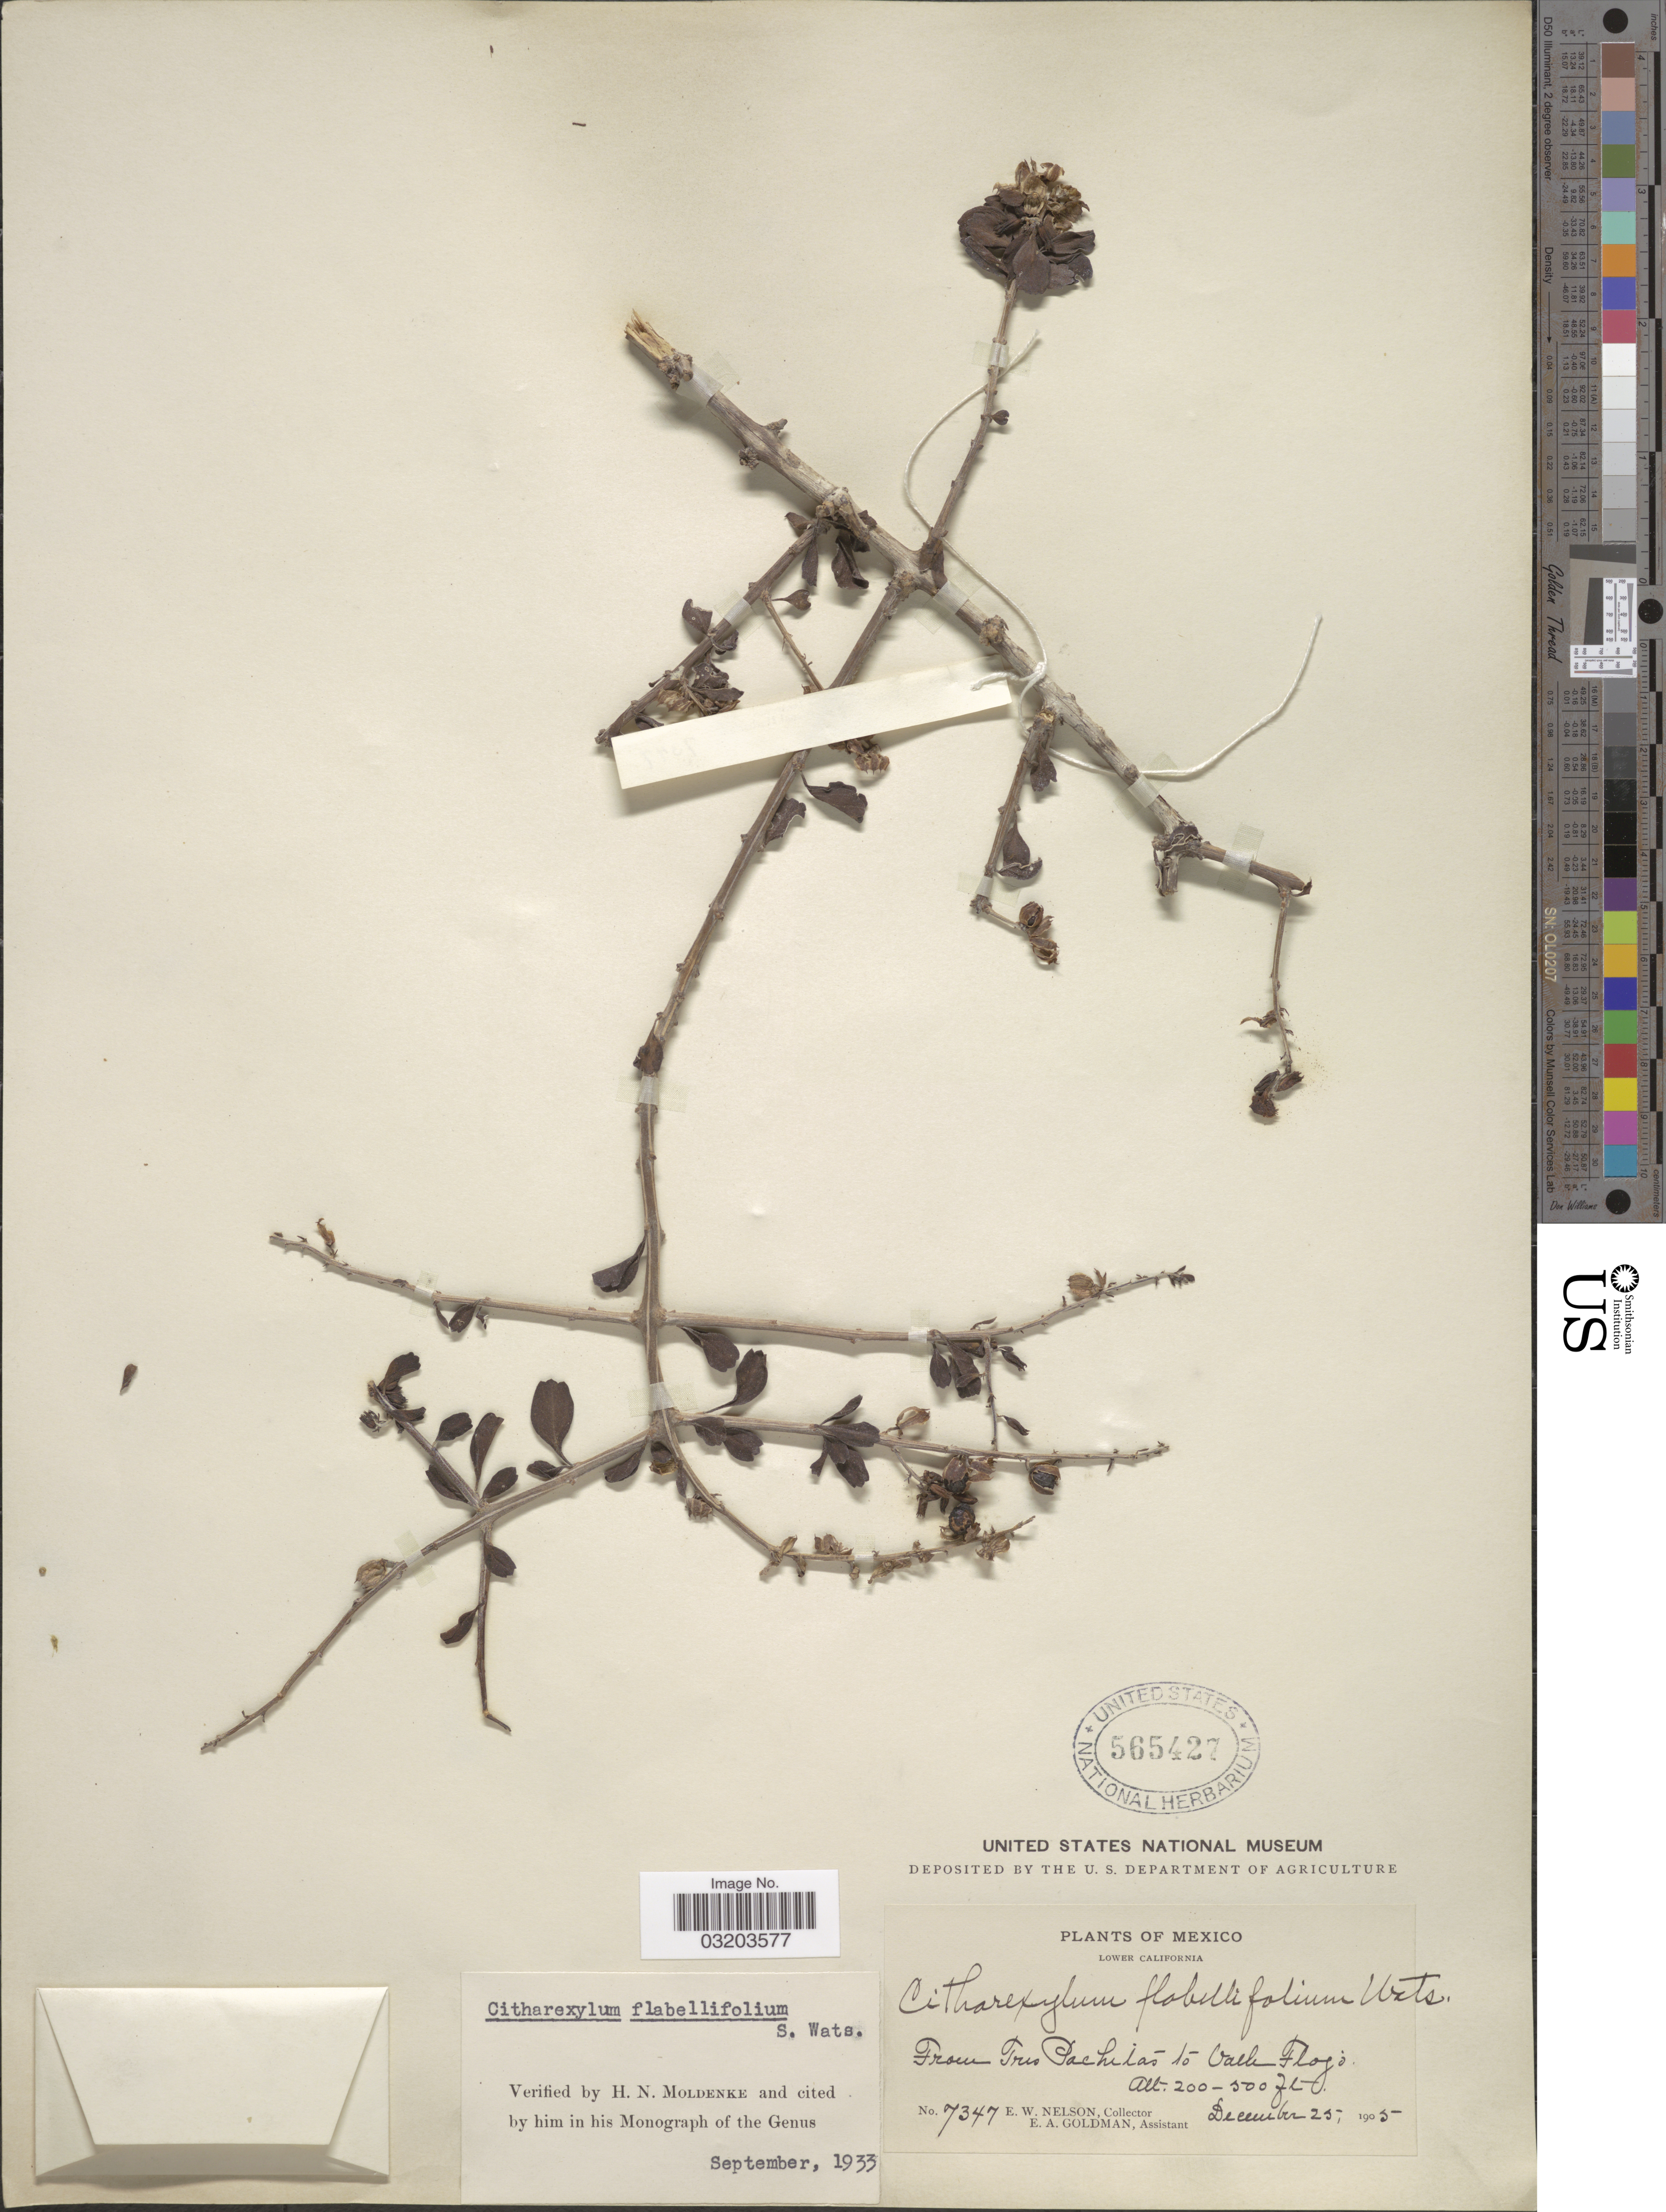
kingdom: Plantae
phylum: Tracheophyta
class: Magnoliopsida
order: Lamiales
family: Verbenaceae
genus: Citharexylum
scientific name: Citharexylum flabellifolium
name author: S. Watson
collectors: E. W. Nelson & E. A. Goldman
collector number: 7347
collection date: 1905-12-25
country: Mexico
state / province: Baja California Sur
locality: Lower California. From Tres Pachitás to Valle Flojo.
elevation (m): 61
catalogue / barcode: US 565427